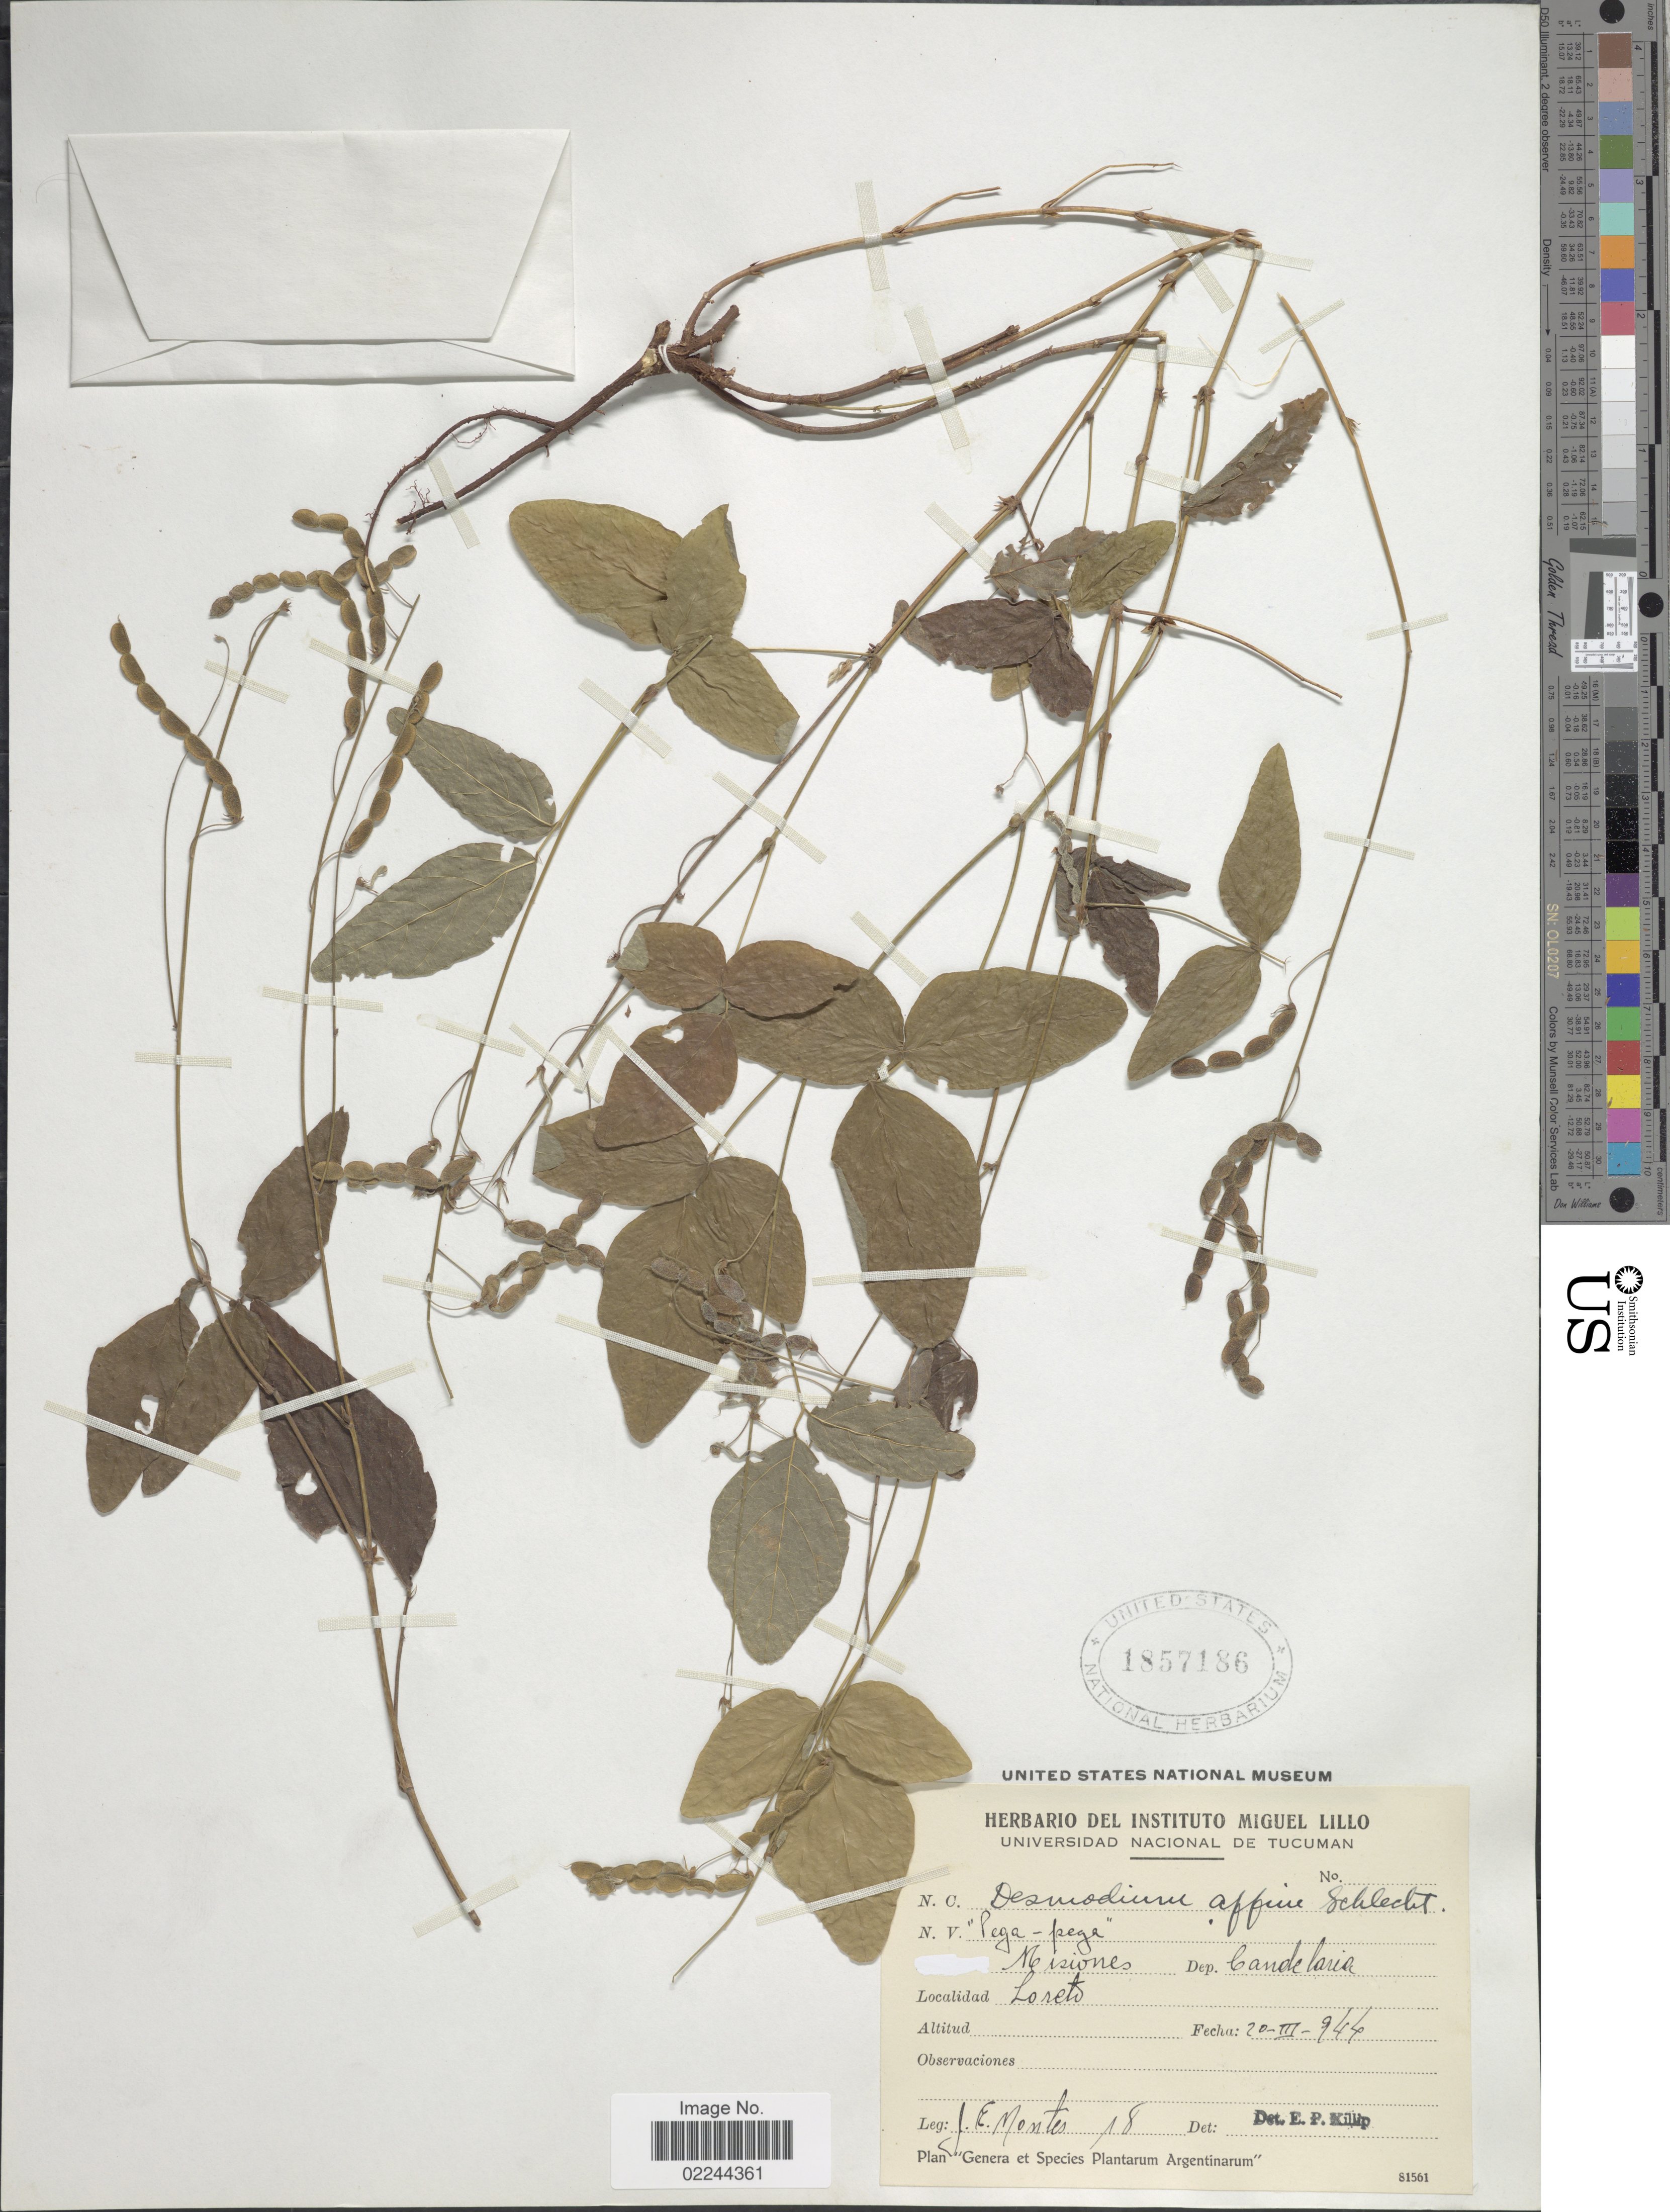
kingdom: Plantae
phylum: Tracheophyta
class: Magnoliopsida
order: Fabales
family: Fabaceae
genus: Desmodium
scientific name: Desmodium affine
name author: Schltdl.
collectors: J. E. Montes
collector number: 18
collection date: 1944-03-20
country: Argentina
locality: Misiones. Dep. Candelaria. Loreto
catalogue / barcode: US 1857186